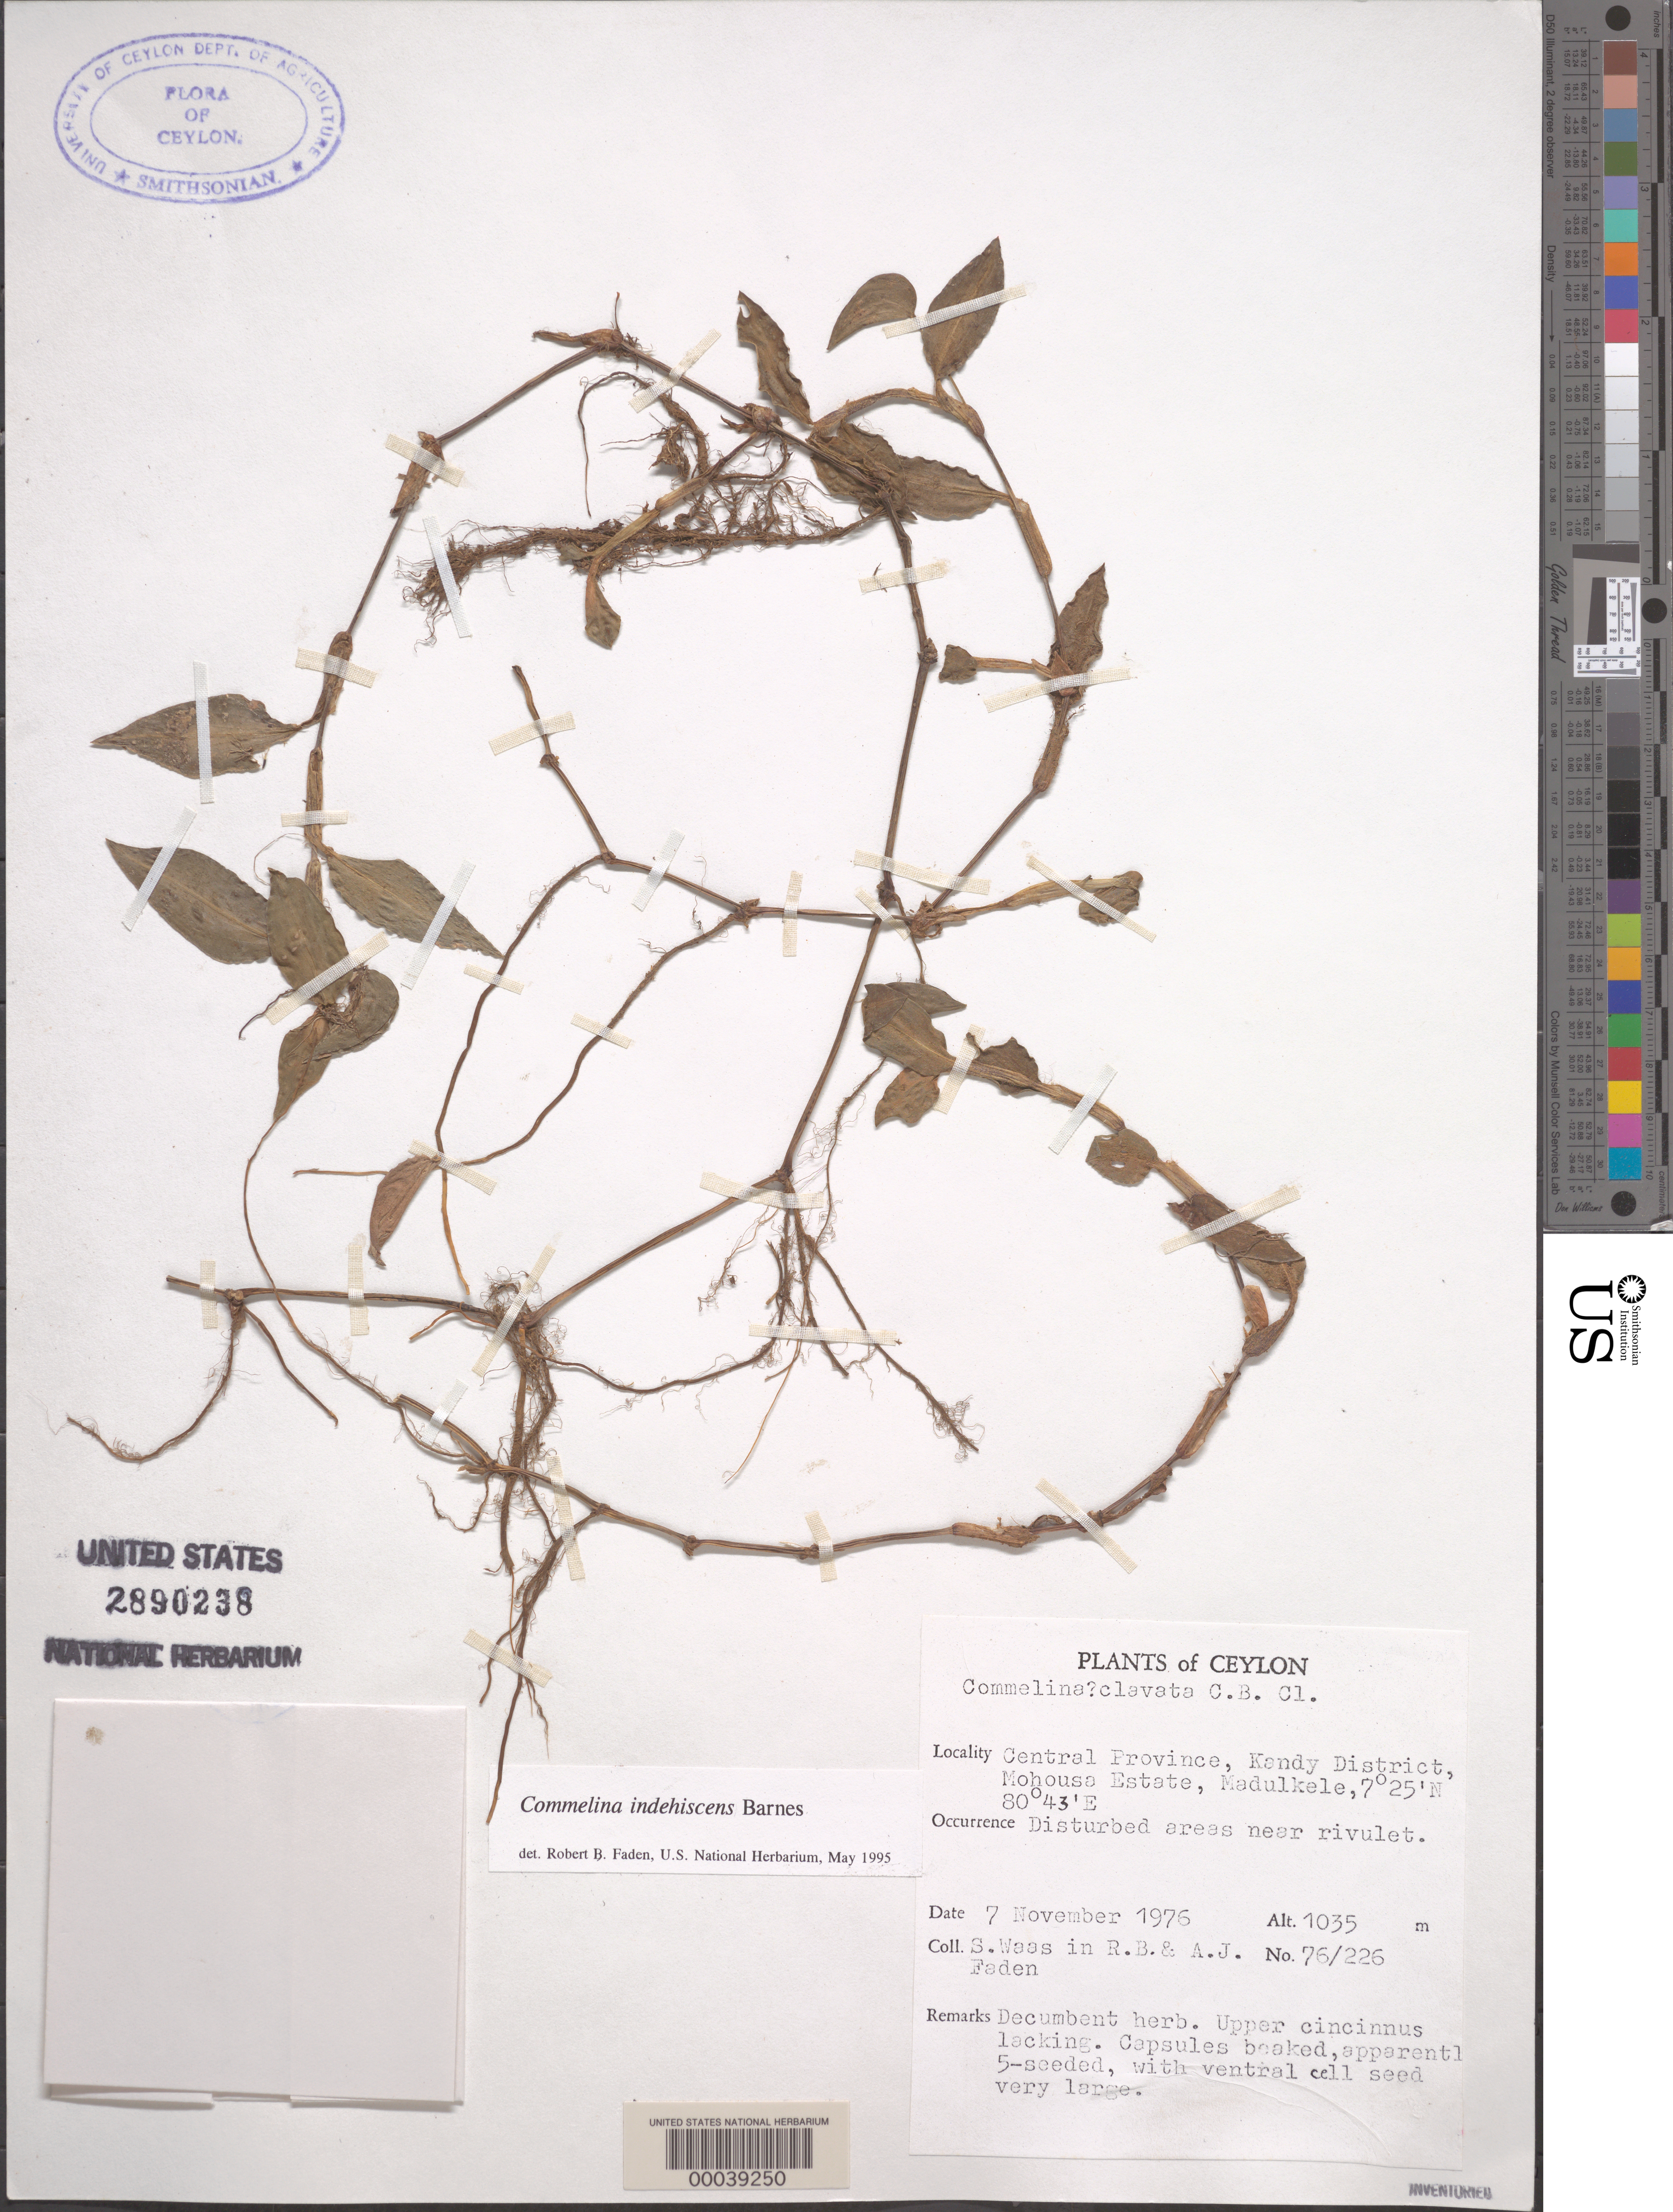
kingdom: Plantae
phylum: Tracheophyta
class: Liliopsida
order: Commelinales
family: Commelinaceae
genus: Commelina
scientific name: Commelina indehiscens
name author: E. Barnes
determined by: Faden, Robert B., (US), Smithsonian Institution - National Museum of Natural History (UNITED STATES)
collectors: R. B. Faden, A. J. Faden & S. Waas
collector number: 76/226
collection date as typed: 07 Nov 1976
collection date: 1976-11-07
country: Sri Lanka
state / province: Central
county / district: Kandy Dist.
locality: Madulkele; mohoua estate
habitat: Disturbed areas, near rivulet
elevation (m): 1035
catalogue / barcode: US 2890238